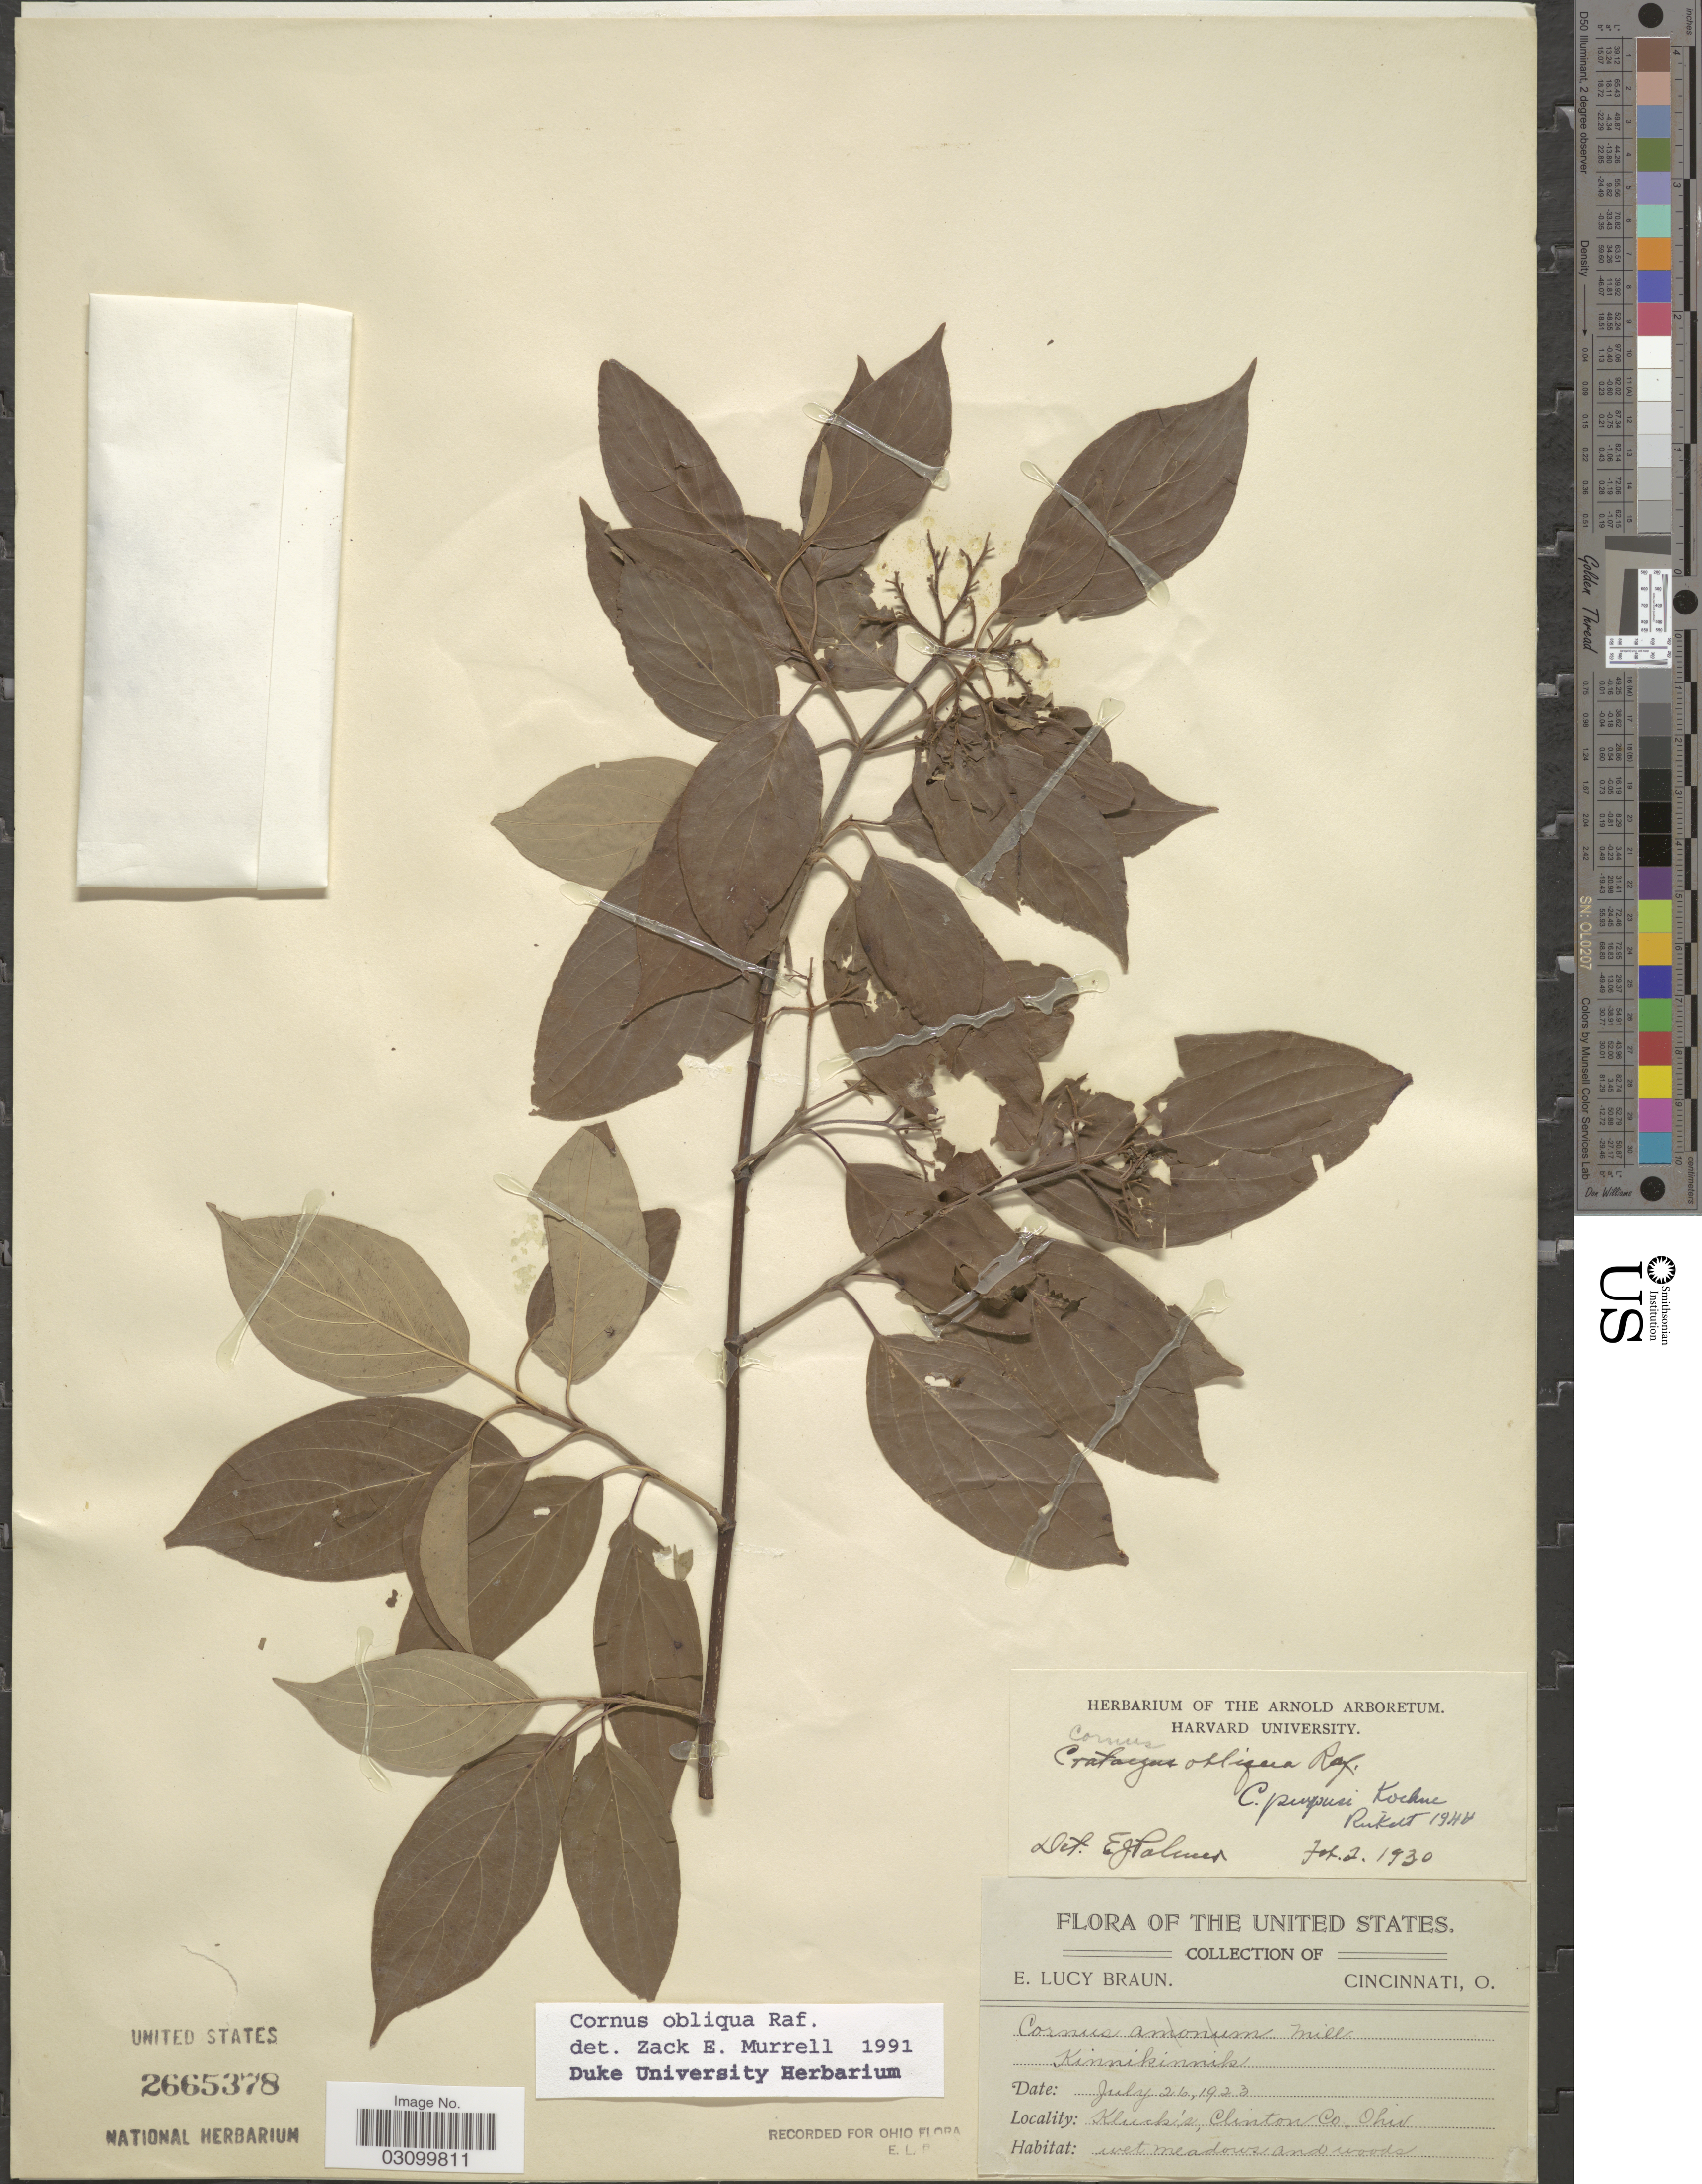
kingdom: Plantae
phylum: Tracheophyta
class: Magnoliopsida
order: Cornales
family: Cornaceae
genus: Cornus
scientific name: Cornus obliqua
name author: Raf.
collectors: E. L. Braun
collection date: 1923-07-26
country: United States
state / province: Ohio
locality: Kluck's, Clinton Co.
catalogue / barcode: US 2665378